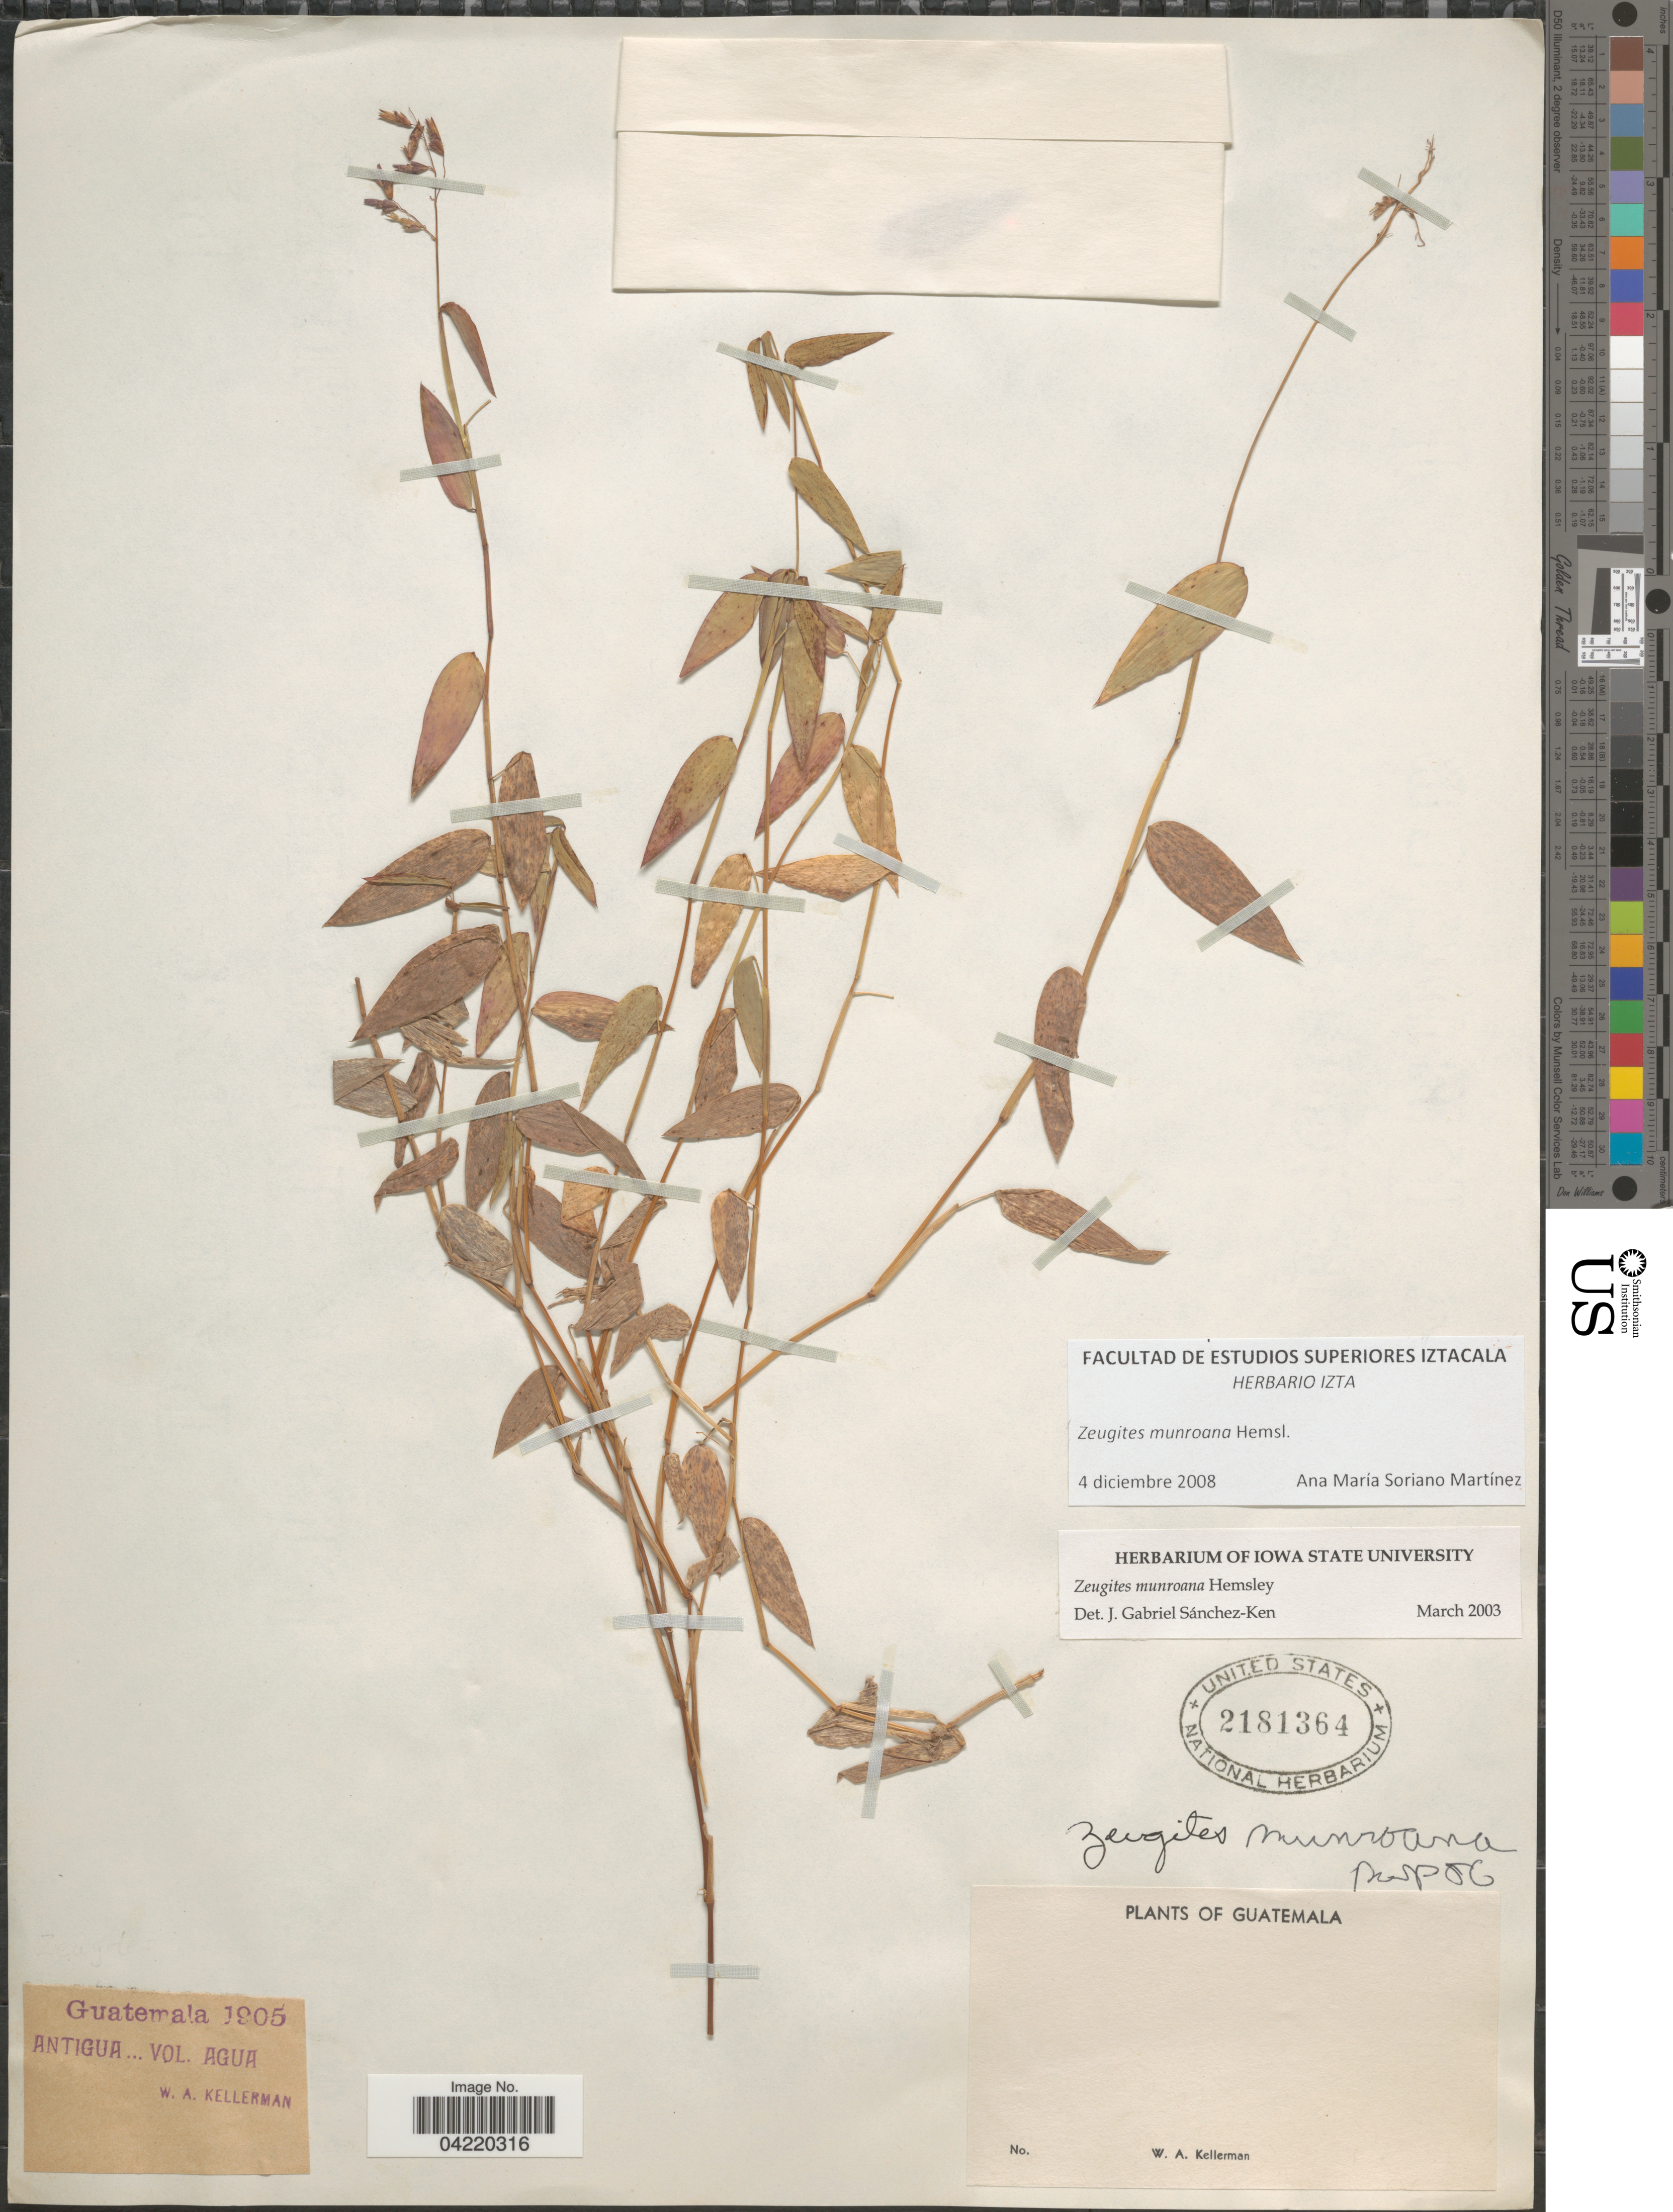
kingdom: Plantae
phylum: Tracheophyta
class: Liliopsida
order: Poales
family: Poaceae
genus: Zeugites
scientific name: Zeugites munroanus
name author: Hemsl.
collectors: W. Kellerman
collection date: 1905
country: Guatemala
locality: Antigua. Vol. Agua.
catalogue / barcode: US 2181364